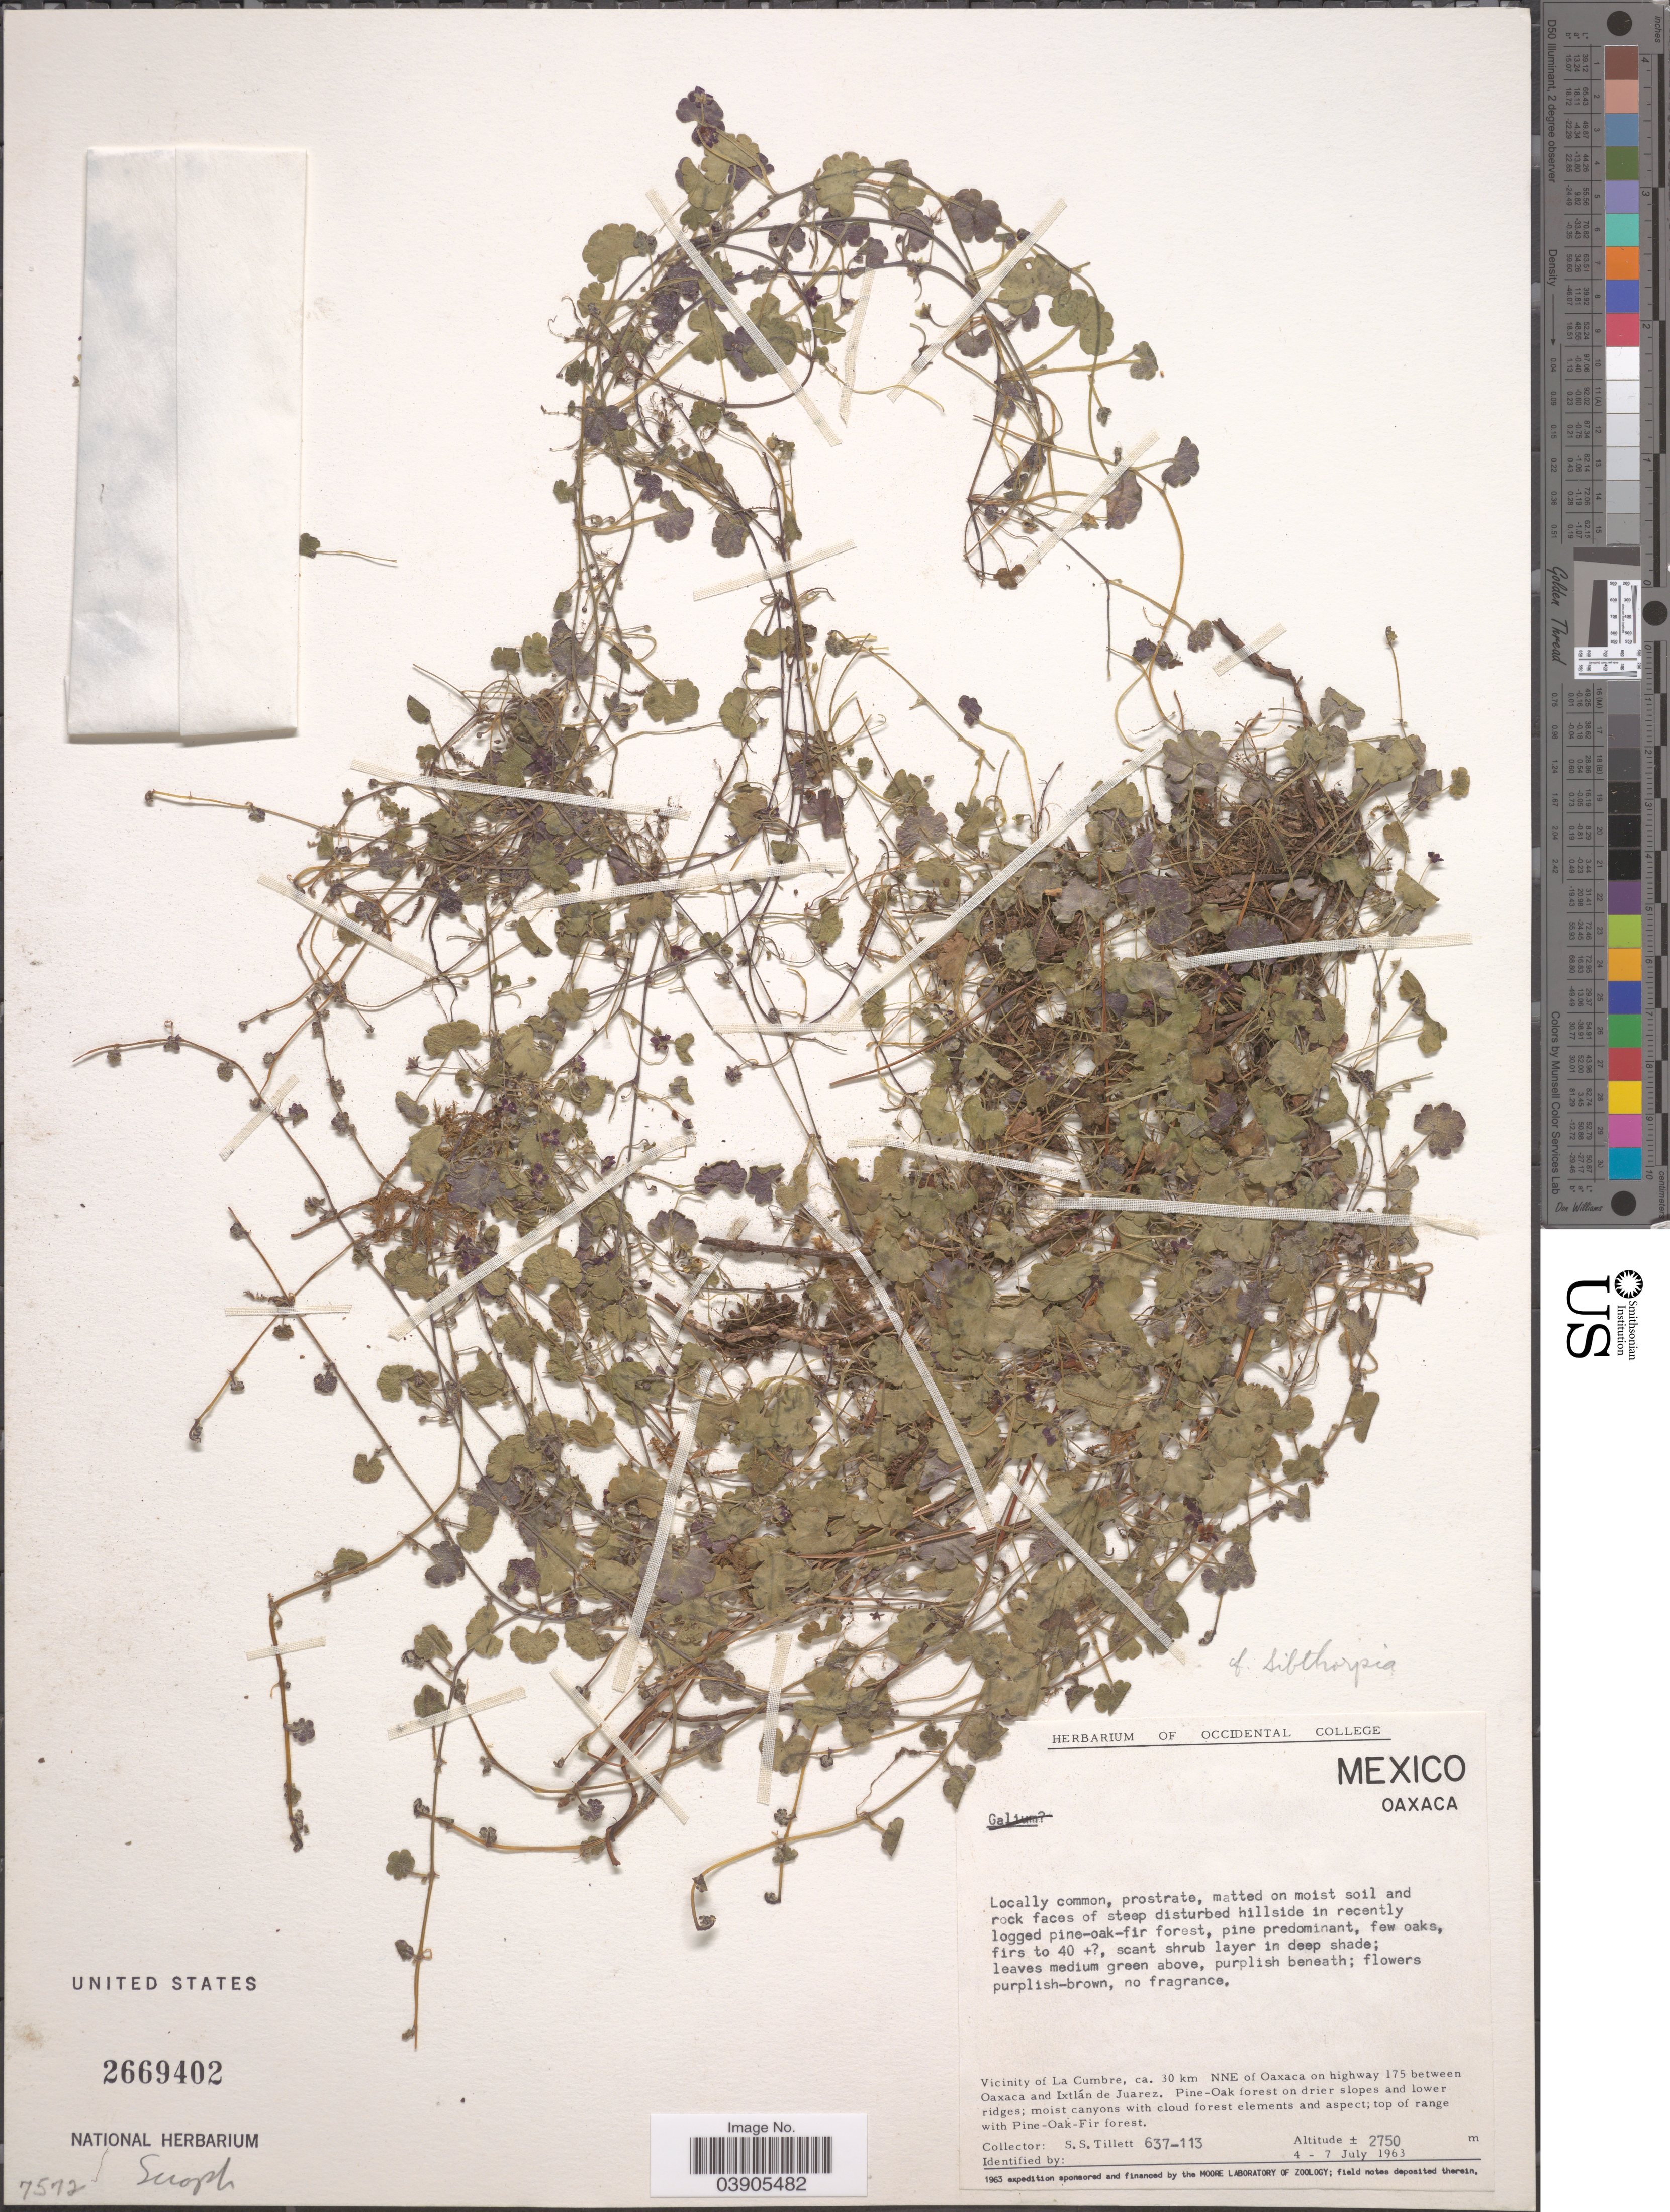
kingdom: Plantae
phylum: Tracheophyta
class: Magnoliopsida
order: Lamiales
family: Plantaginaceae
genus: Sibthorpia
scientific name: Sibthorpia repens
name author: (L.) Kuntze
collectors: S. S. Tillett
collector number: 637-113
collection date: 1963-07-04/1963-07-07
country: Mexico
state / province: Oaxaca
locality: Vicinity of La Cumbre, ca. 30 km NNE of Oaxaca on highway 175 between Oaxaca and Ixtlán de Juarez.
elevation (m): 2750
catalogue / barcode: US 2669402